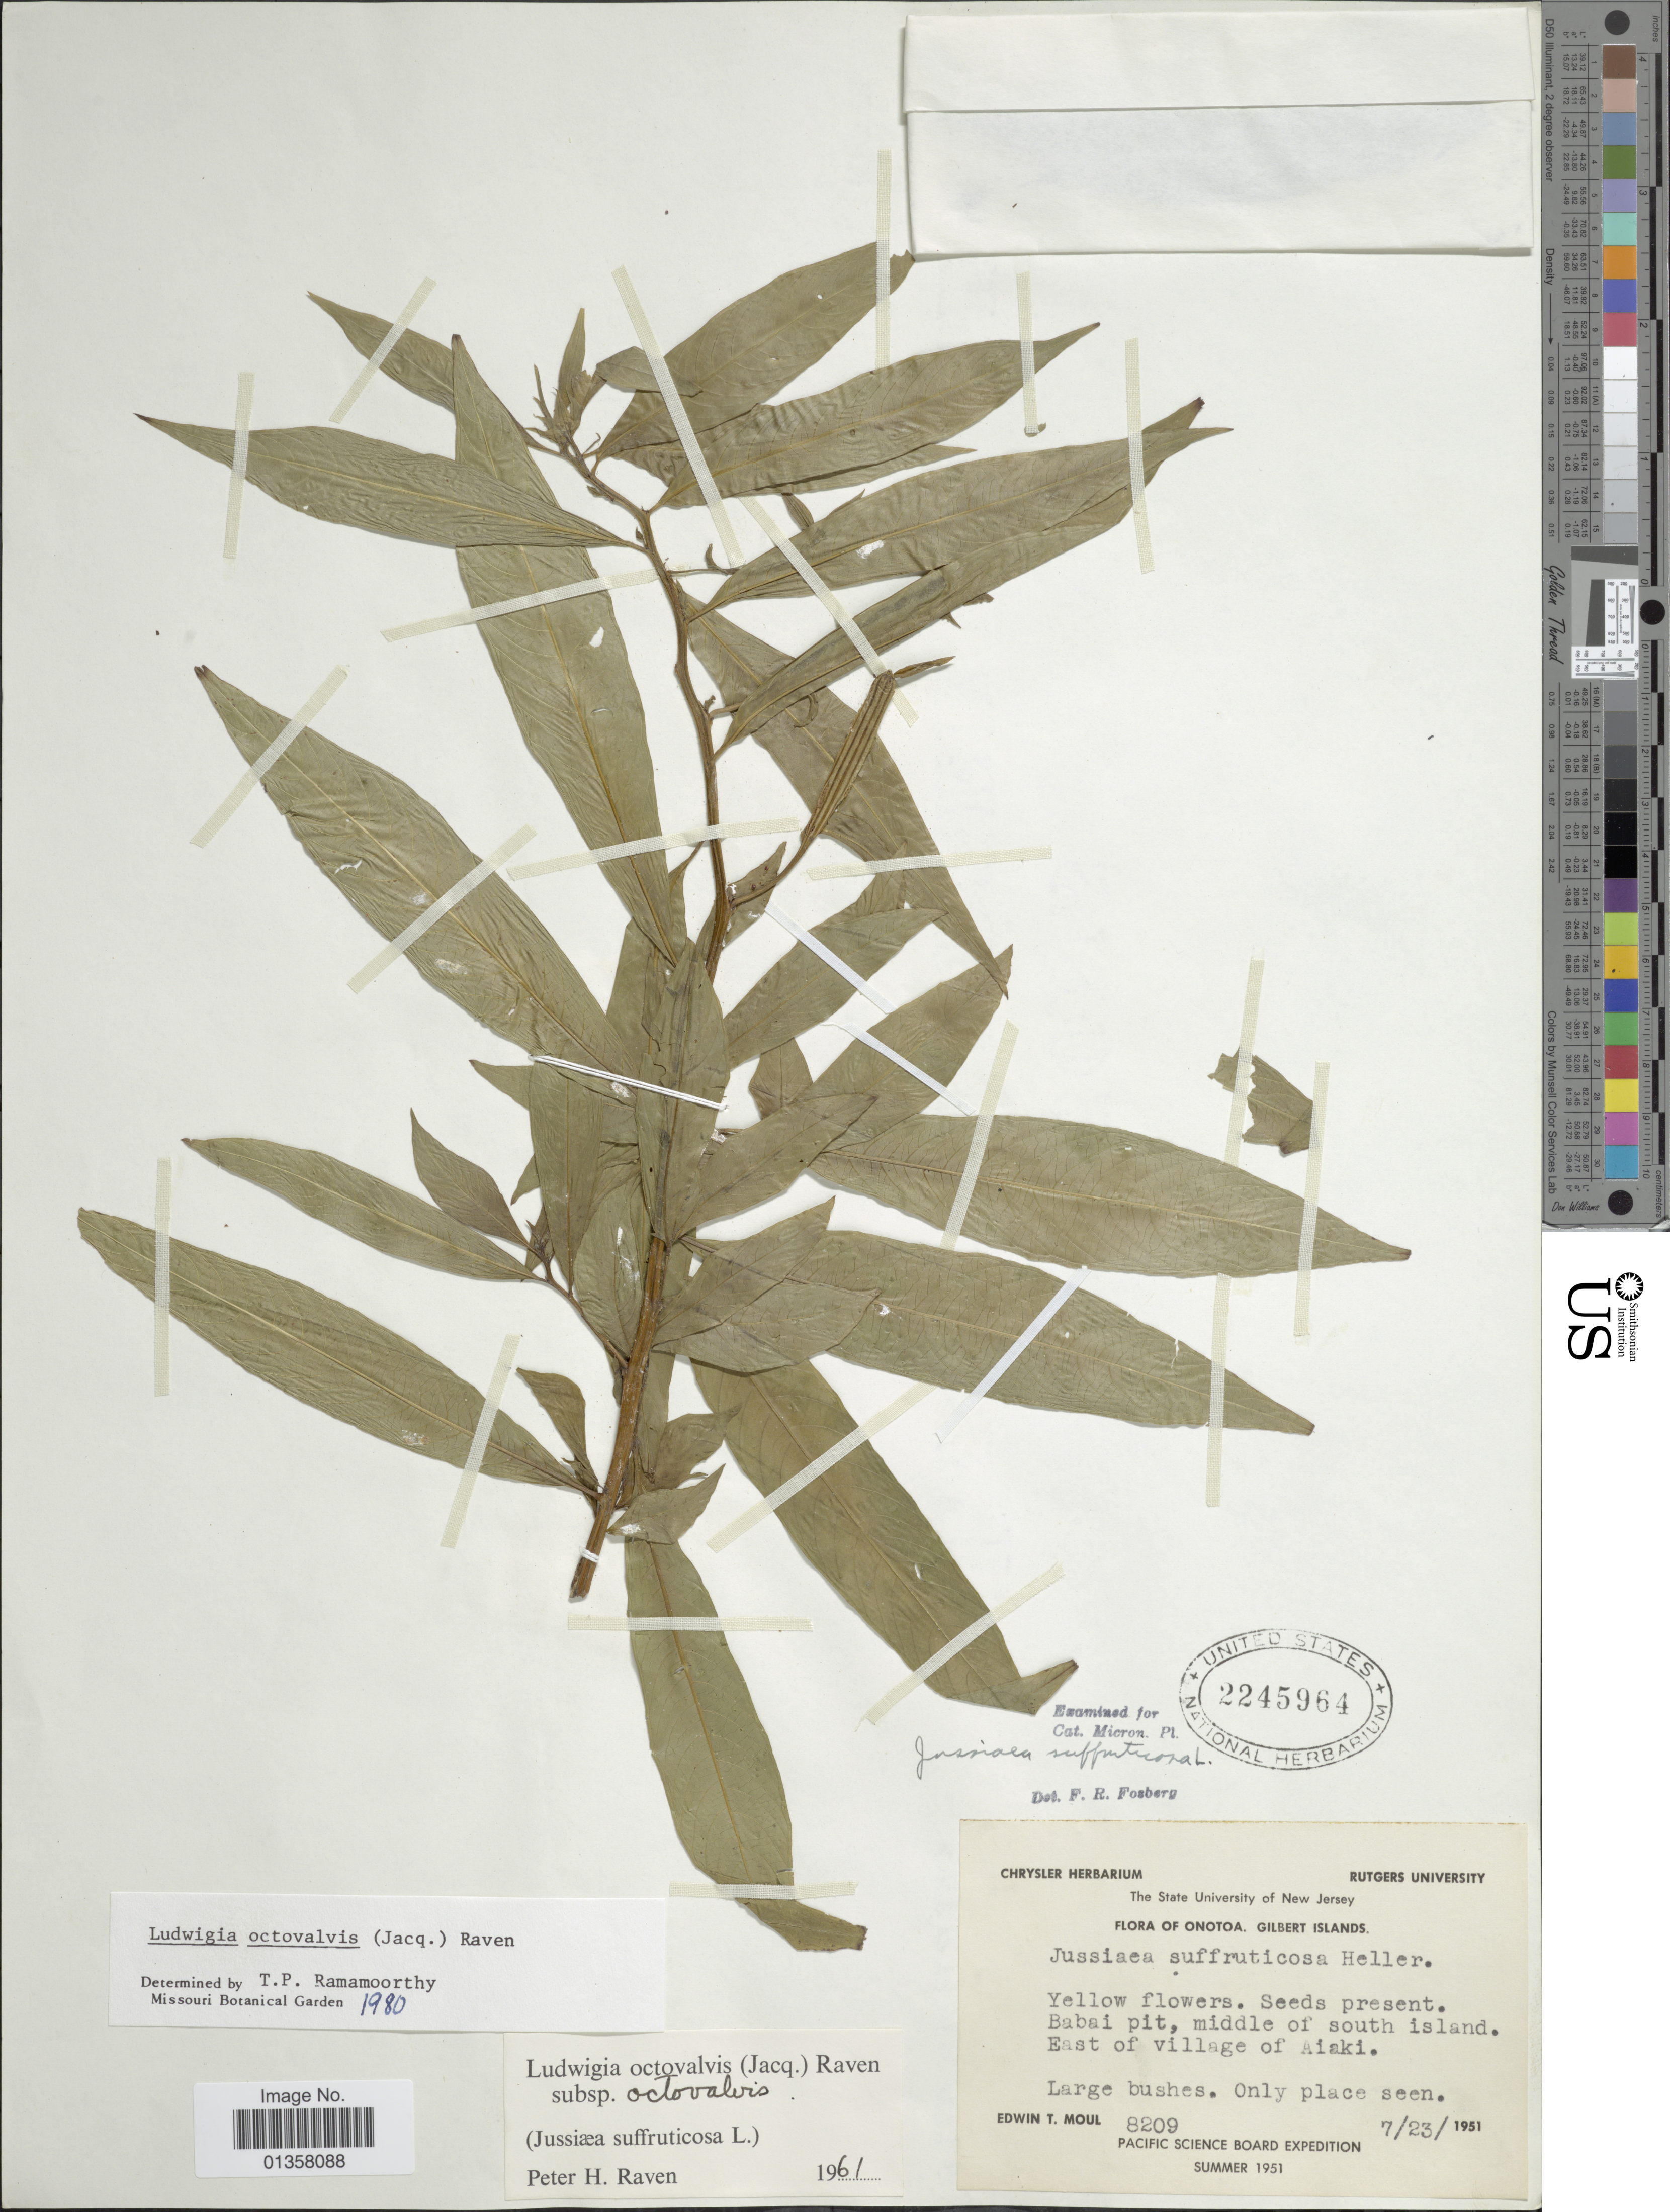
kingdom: Plantae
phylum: Tracheophyta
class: Magnoliopsida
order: Myrtales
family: Onagraceae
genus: Ludwigia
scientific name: Ludwigia octovalvis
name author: (Jacq.) P.H. Raven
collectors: E. T. Moul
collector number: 8209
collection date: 1951-07-23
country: Kiribati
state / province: Gilbert Islands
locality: Onotoa. Gilbert Islands, Babai pit, middle south island. East of village of Aiaki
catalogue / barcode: US 2245964